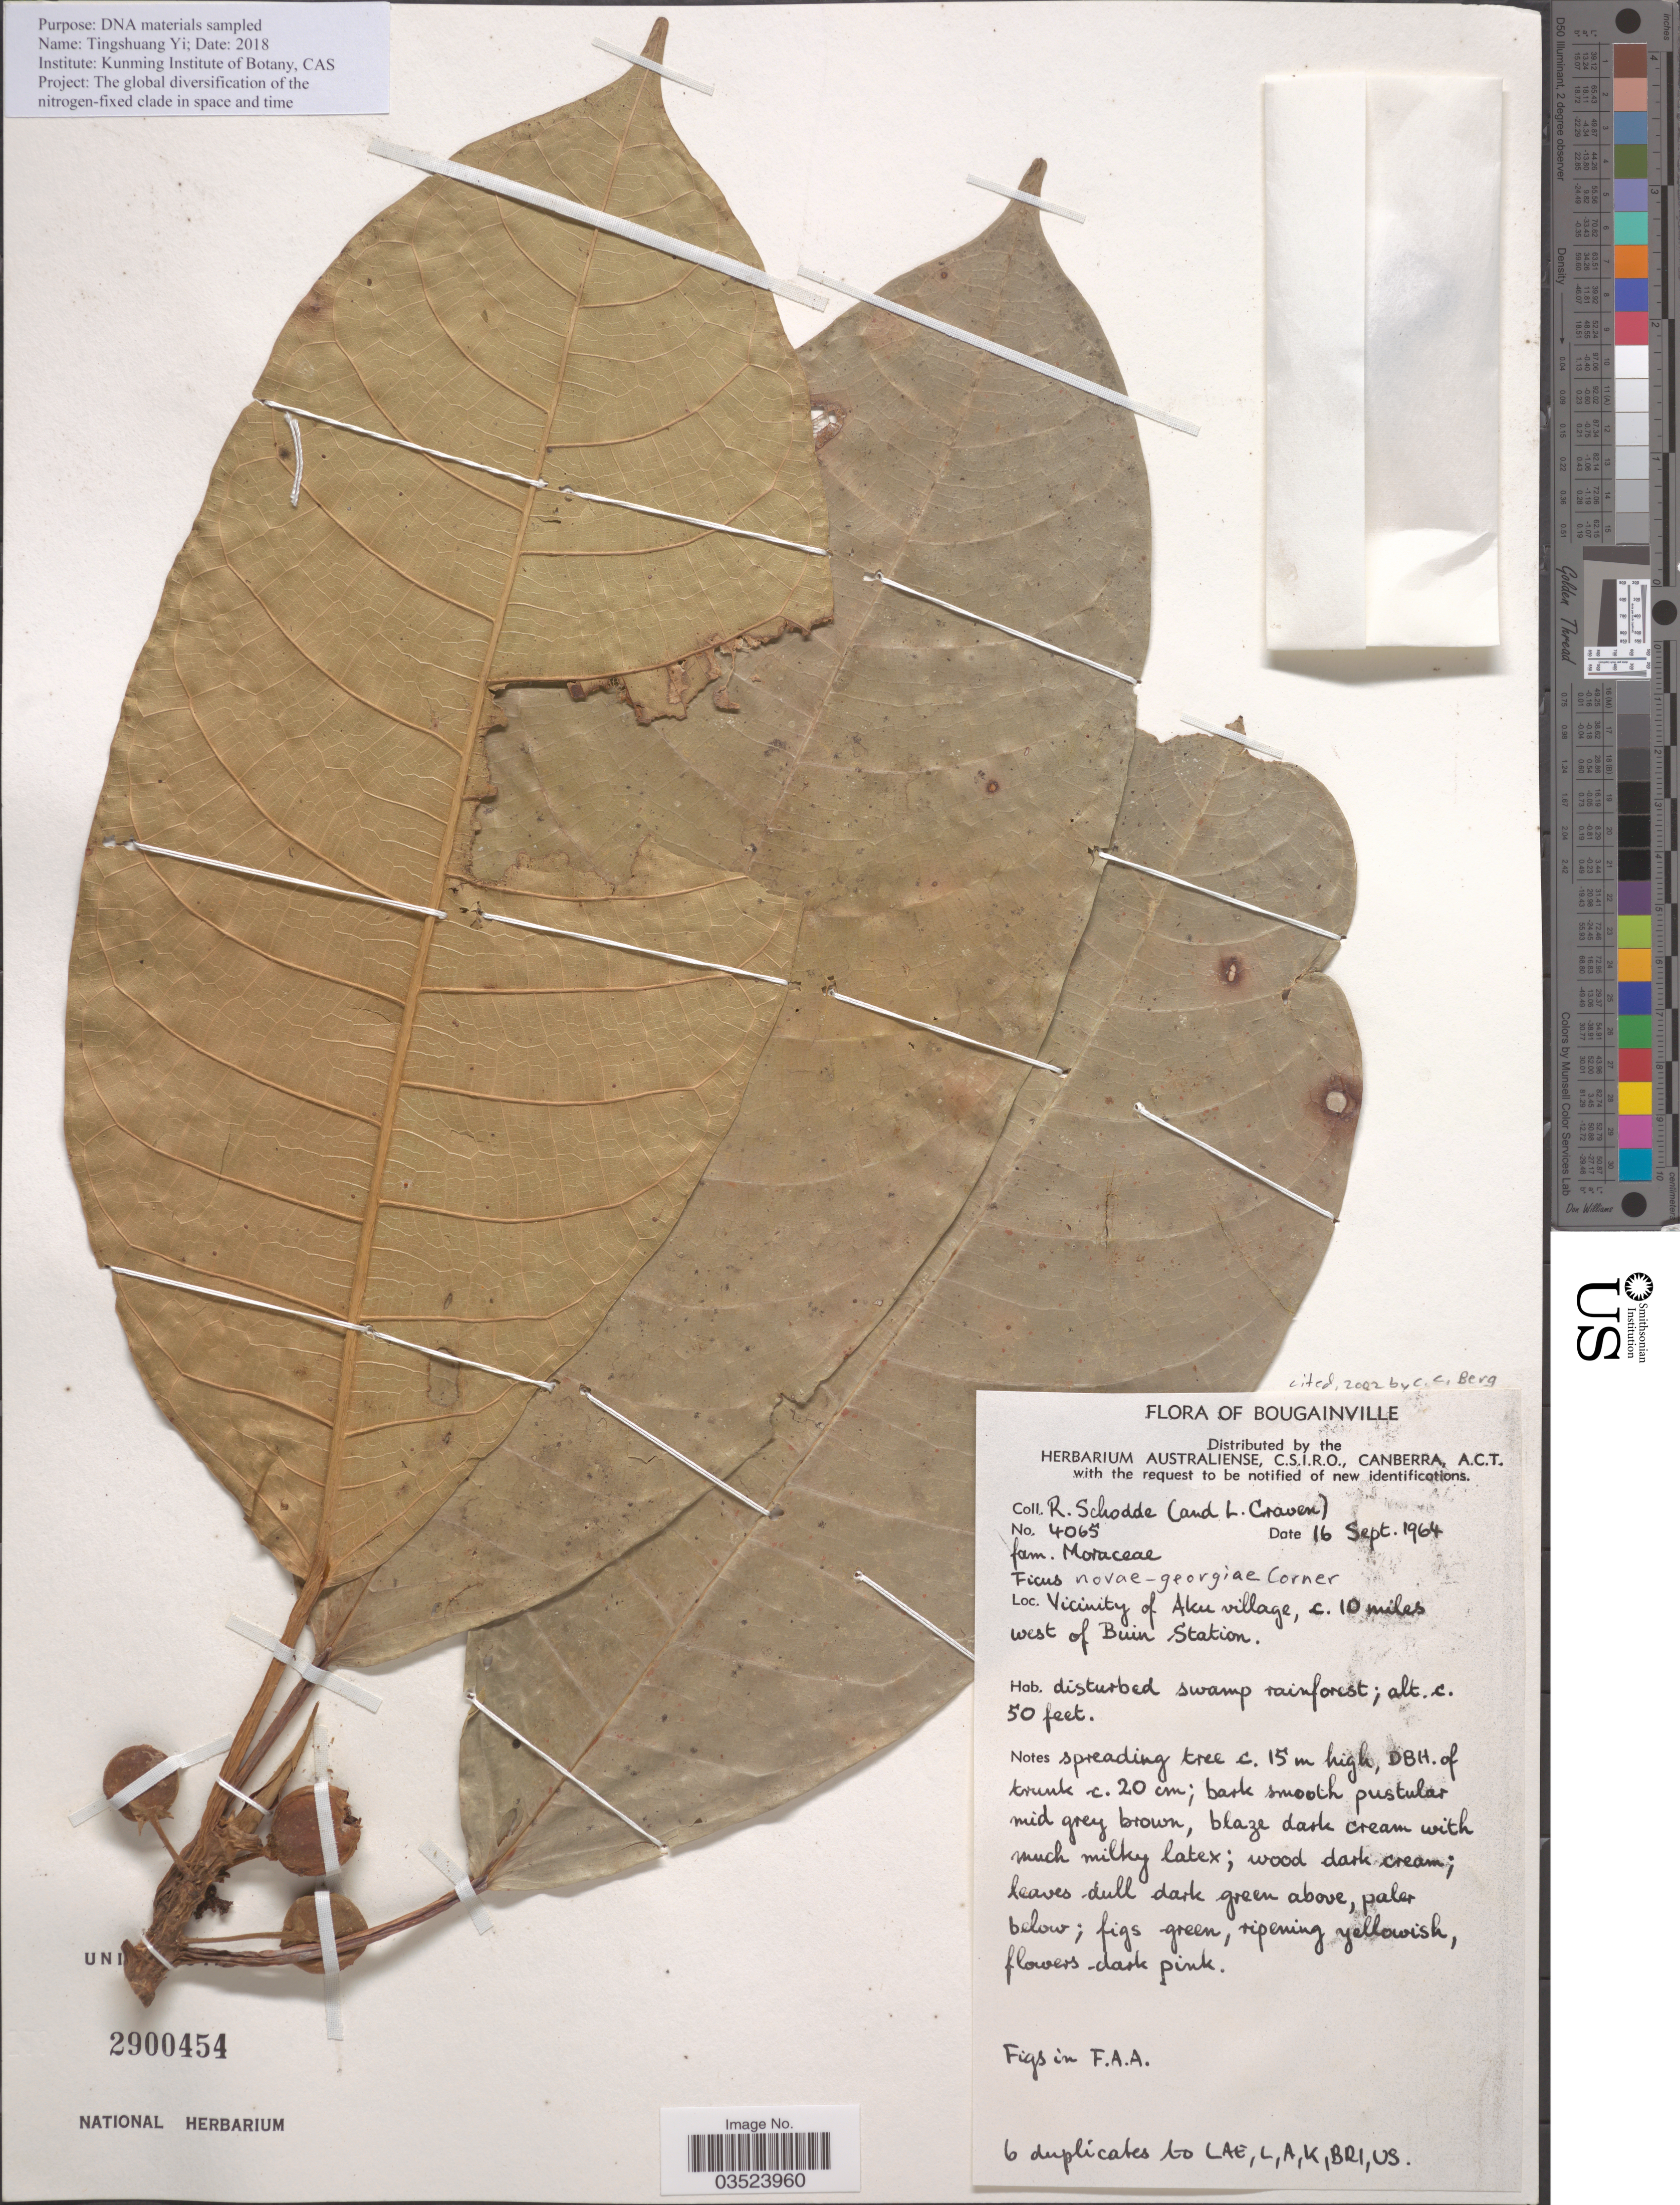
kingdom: Plantae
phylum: Tracheophyta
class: Magnoliopsida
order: Rosales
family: Moraceae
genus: Ficus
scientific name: Ficus novae-georgiae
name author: Corner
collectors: R. Schodde & L. Craven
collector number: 4065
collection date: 1964-09-16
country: Papua New Guinea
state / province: Bougainville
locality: Vicinity of Aku villaege, c. 10 miles west of Buin Station.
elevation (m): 15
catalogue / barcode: US 2900454